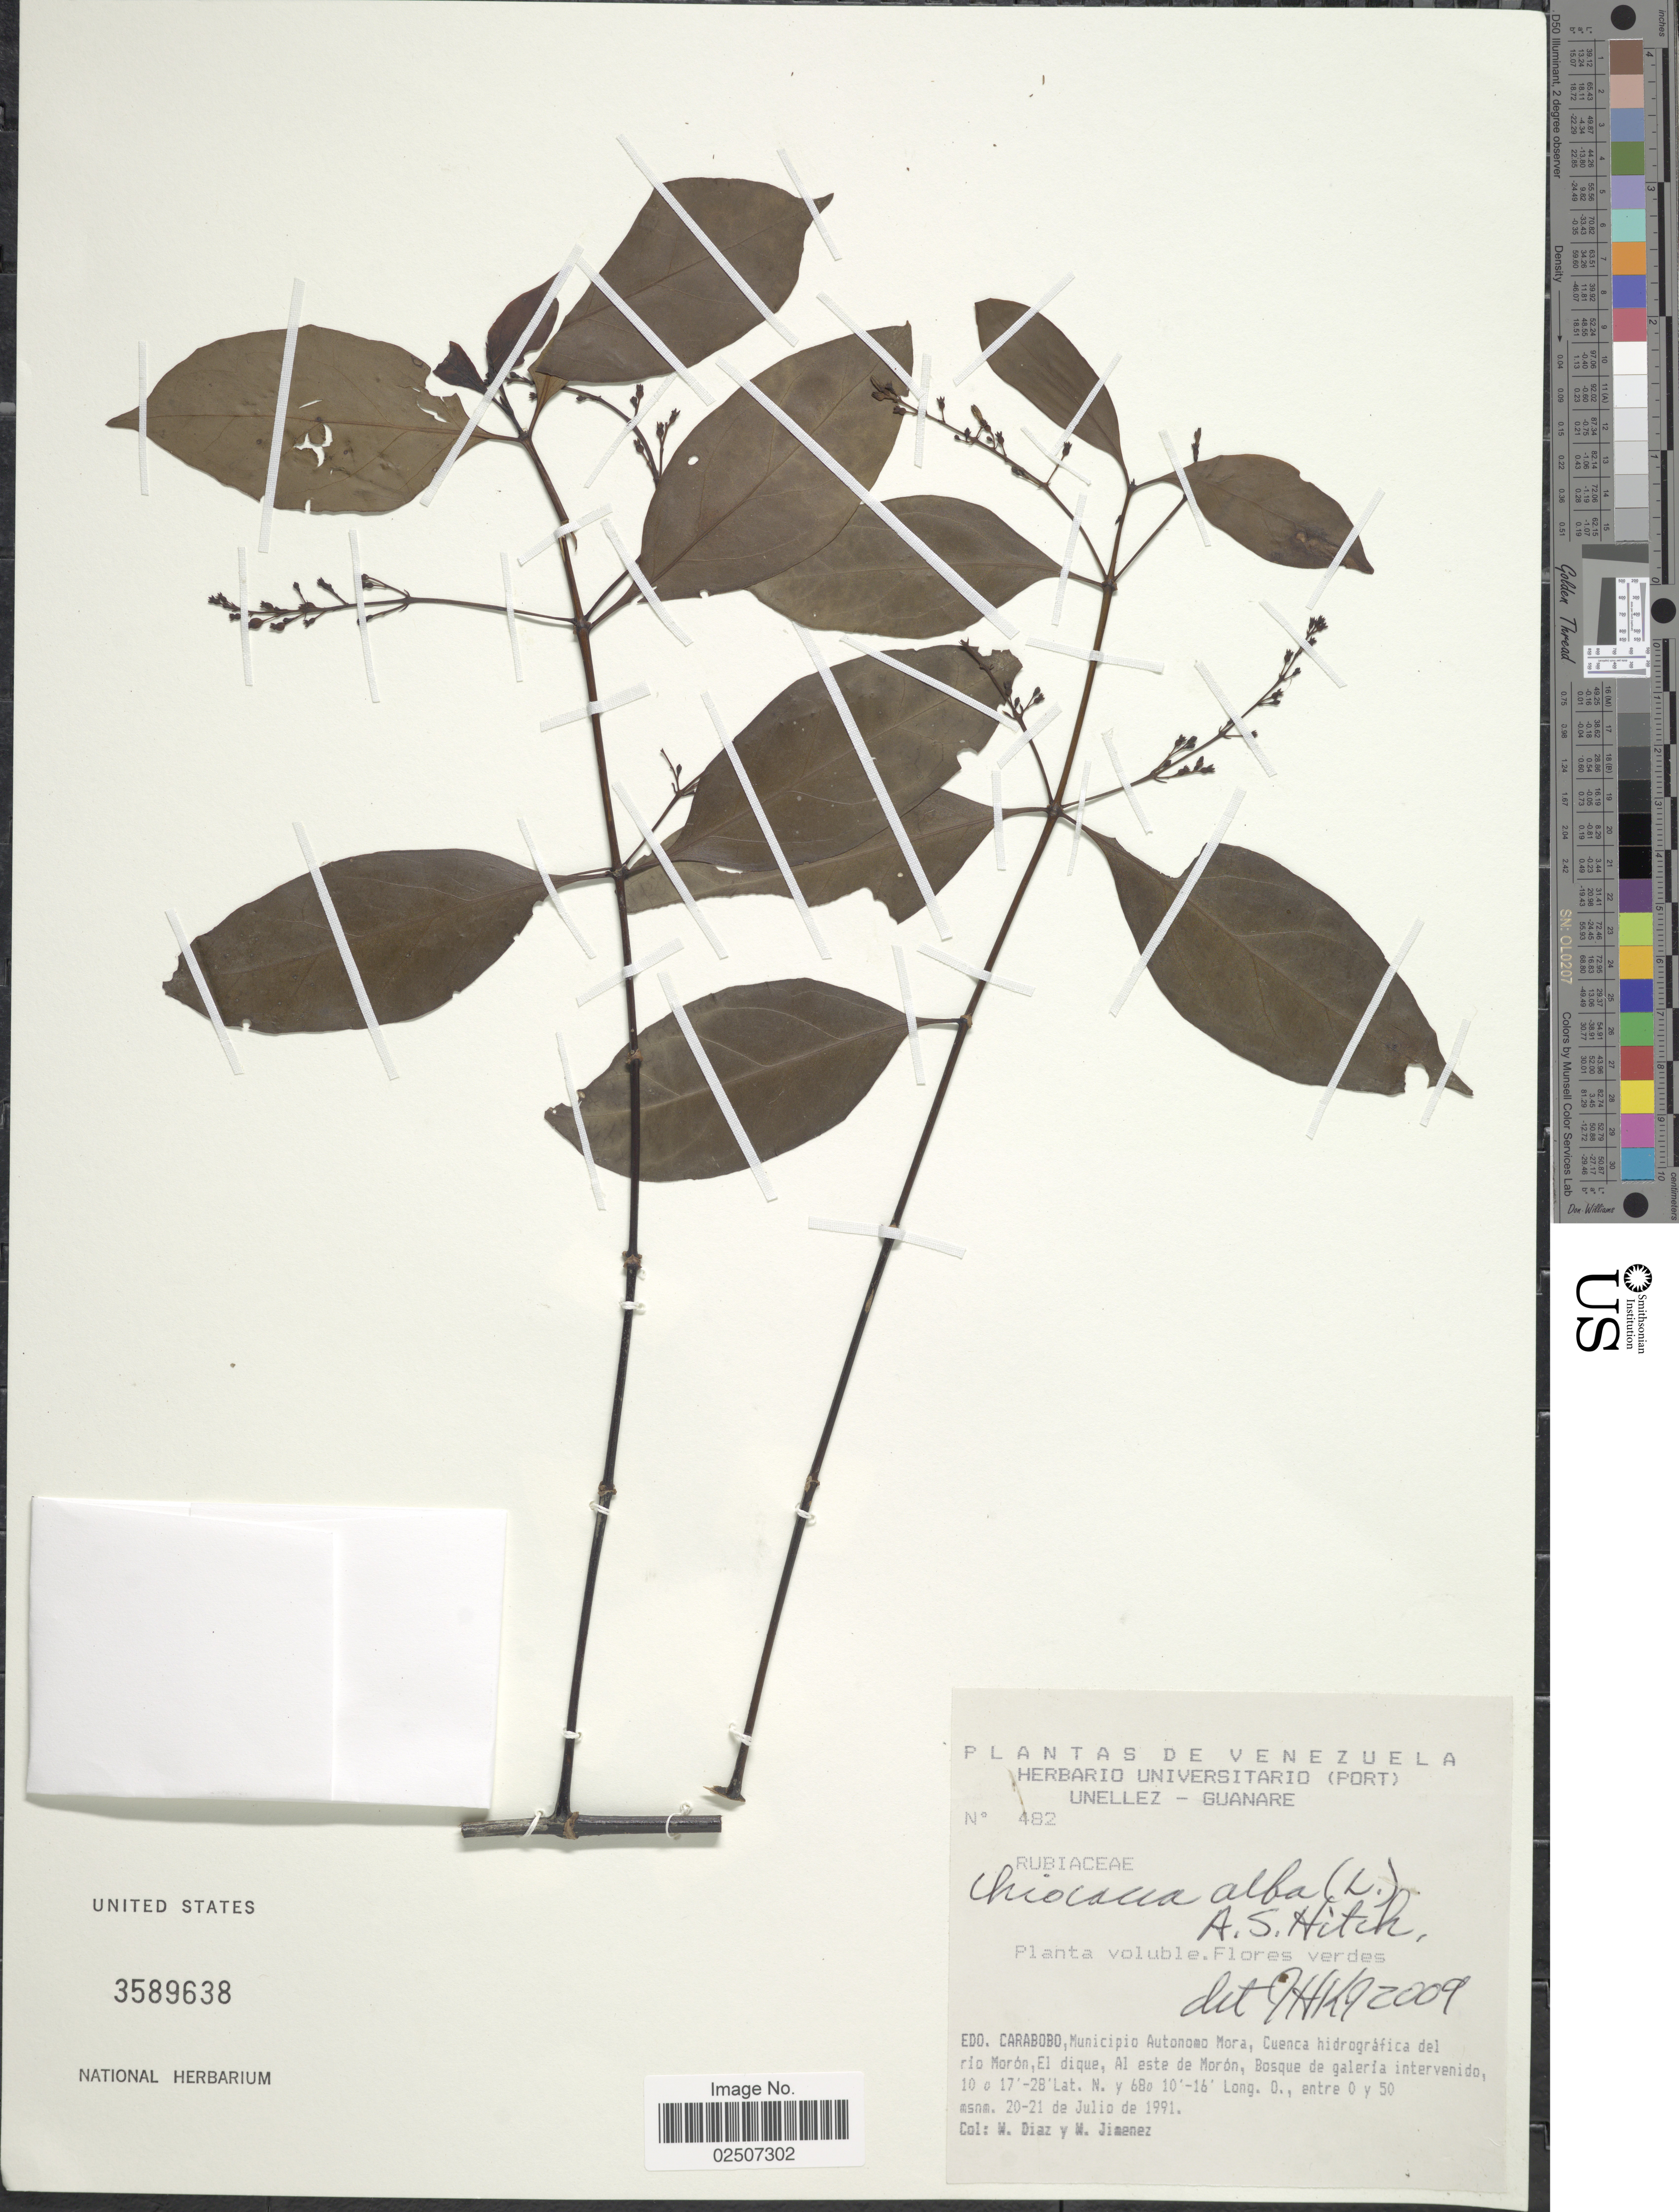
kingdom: Plantae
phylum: Tracheophyta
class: Magnoliopsida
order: Gentianales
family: Rubiaceae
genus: Chiococca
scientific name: Chiococca alba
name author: (L.) Hitchc.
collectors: W. Díaz P. & W. Jimenez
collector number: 482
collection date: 1991-07-20/1991-07-21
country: Venezuela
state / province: Carabobo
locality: Edo. Carabobo, Municipio Autonomo Mora, Cuenca hidrografica del rio Moron, El dique, Al este de Moron, Bosque de galeria intervenido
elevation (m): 0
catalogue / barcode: US 3589638